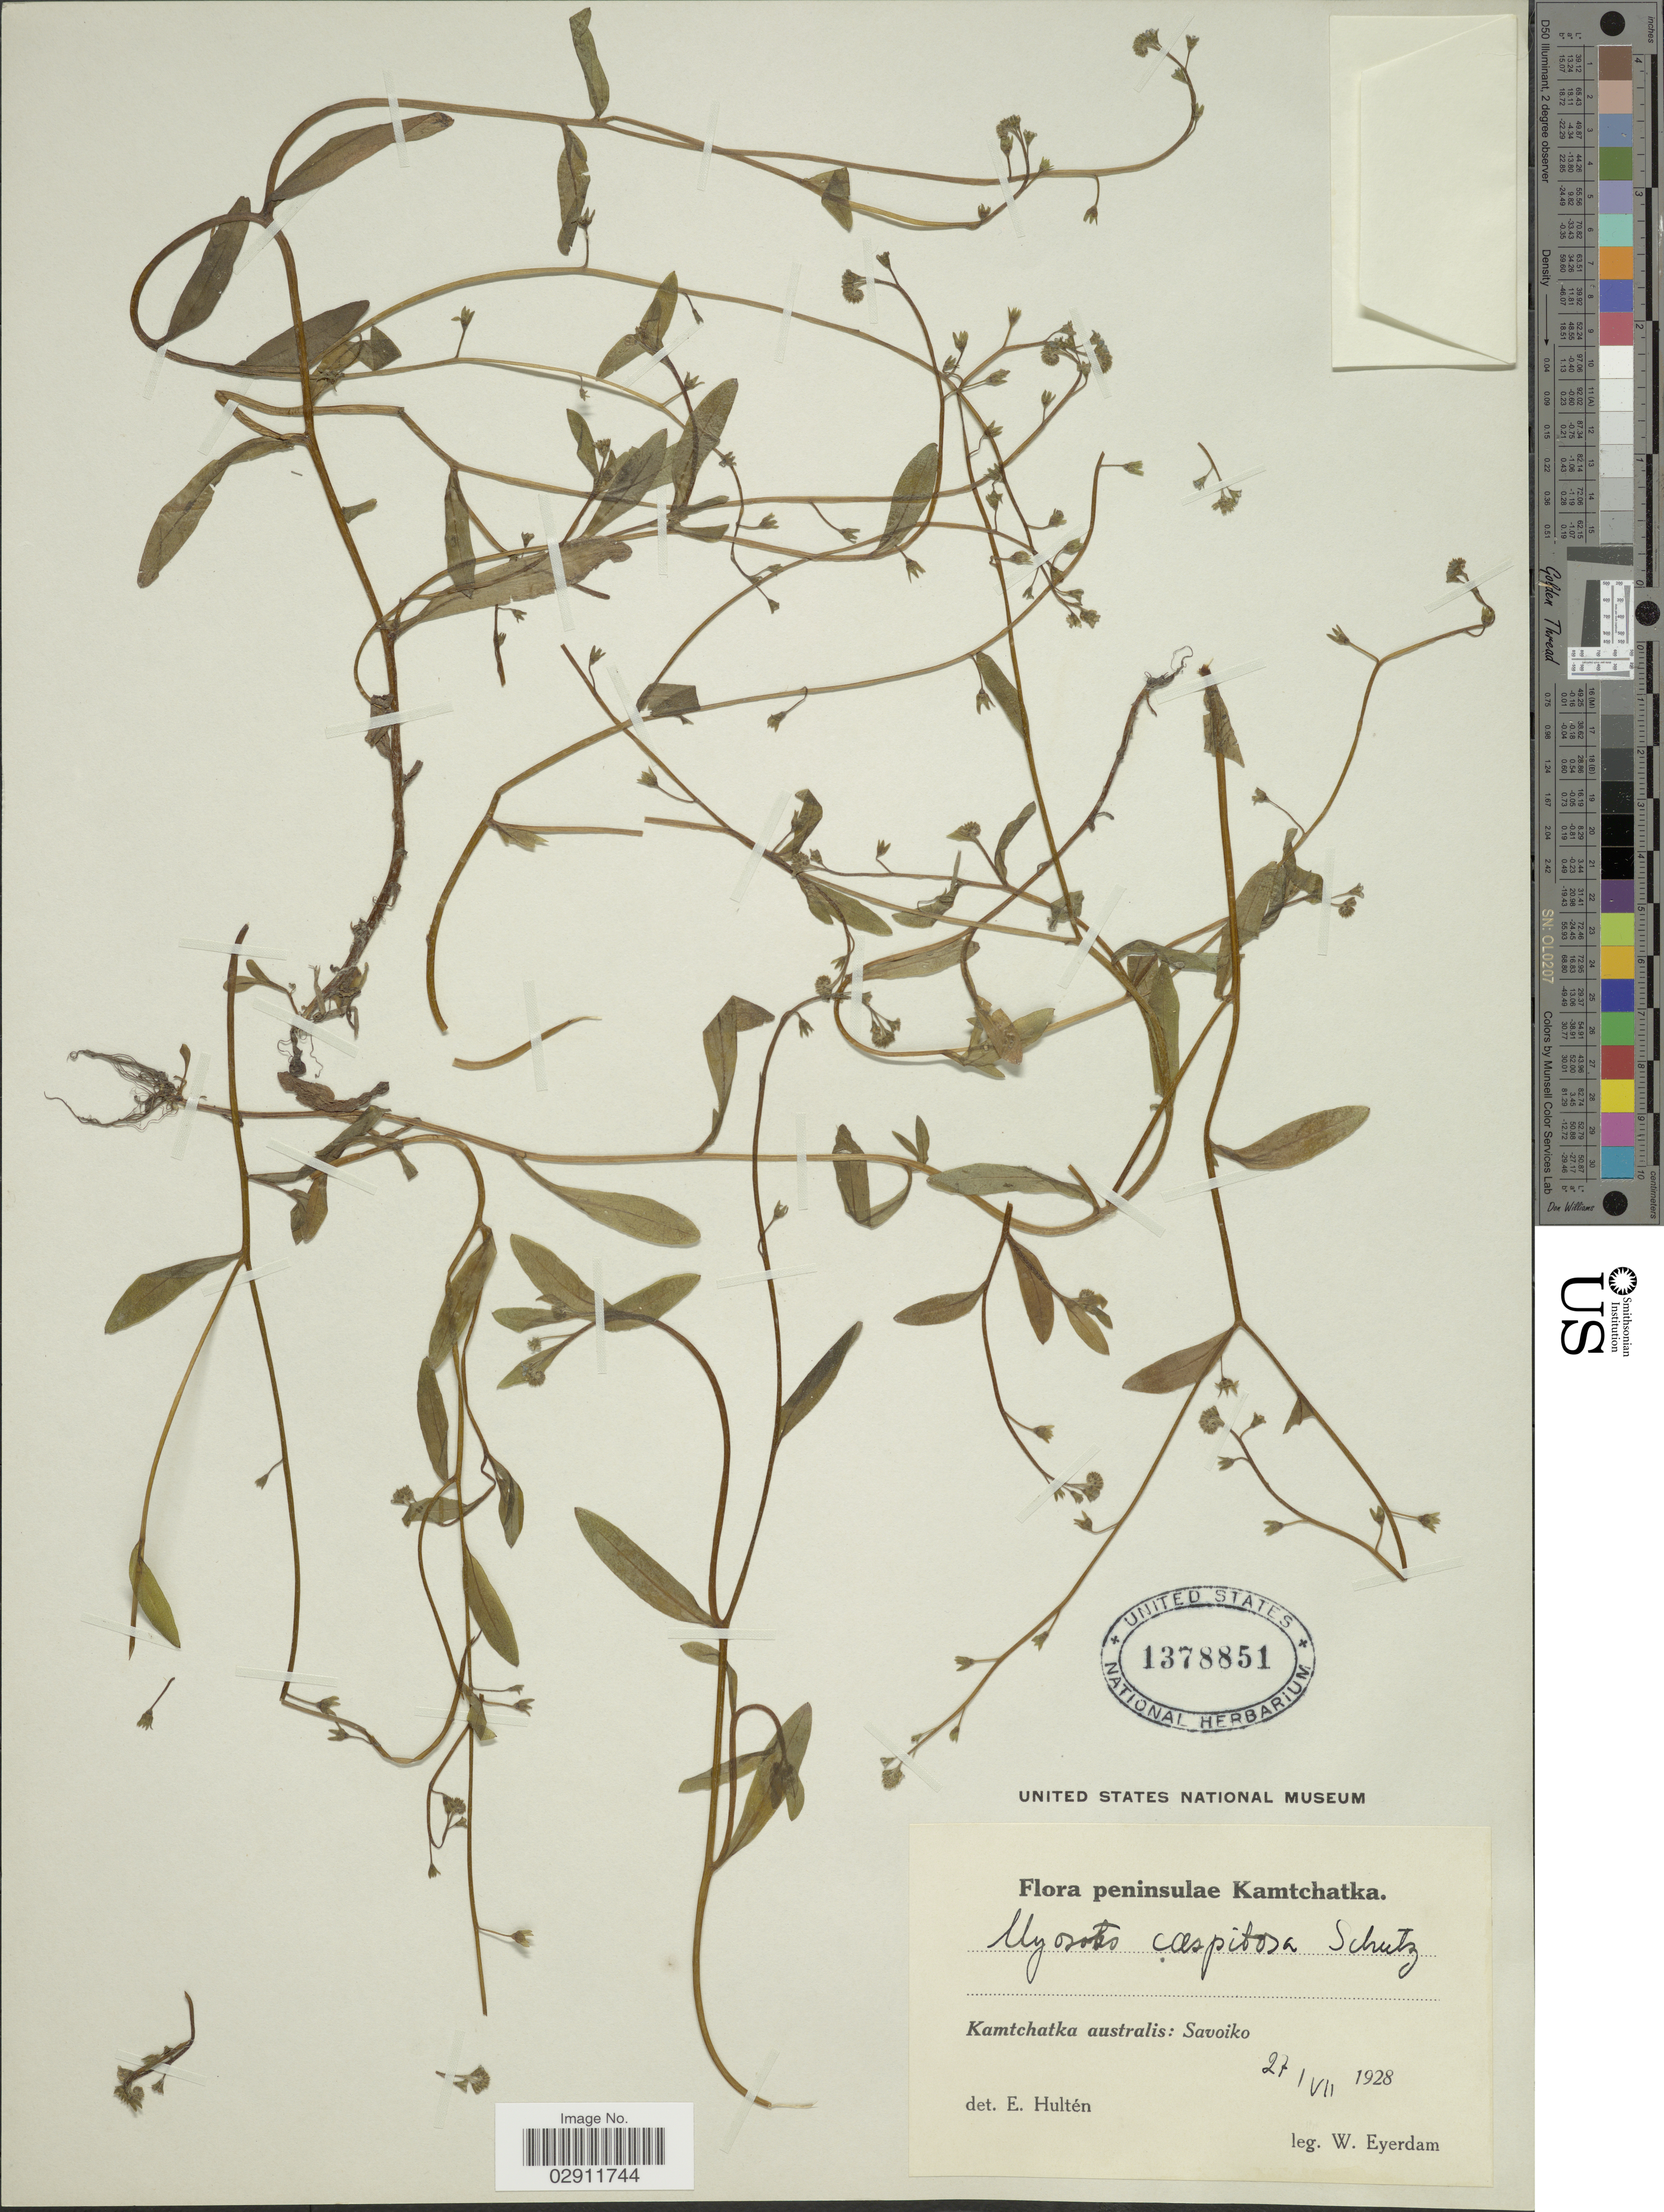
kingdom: Plantae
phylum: Tracheophyta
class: Magnoliopsida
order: Boraginales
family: Boraginaceae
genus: Myosotis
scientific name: Myosotis caespitosa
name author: Schultz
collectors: W. J. Eyerdam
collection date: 1928-07-27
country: Russian Federation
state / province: Kamchatka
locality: Peninsulae Kamtchatka. Kamtchatka australis: Savoiko.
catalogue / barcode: US 1378851